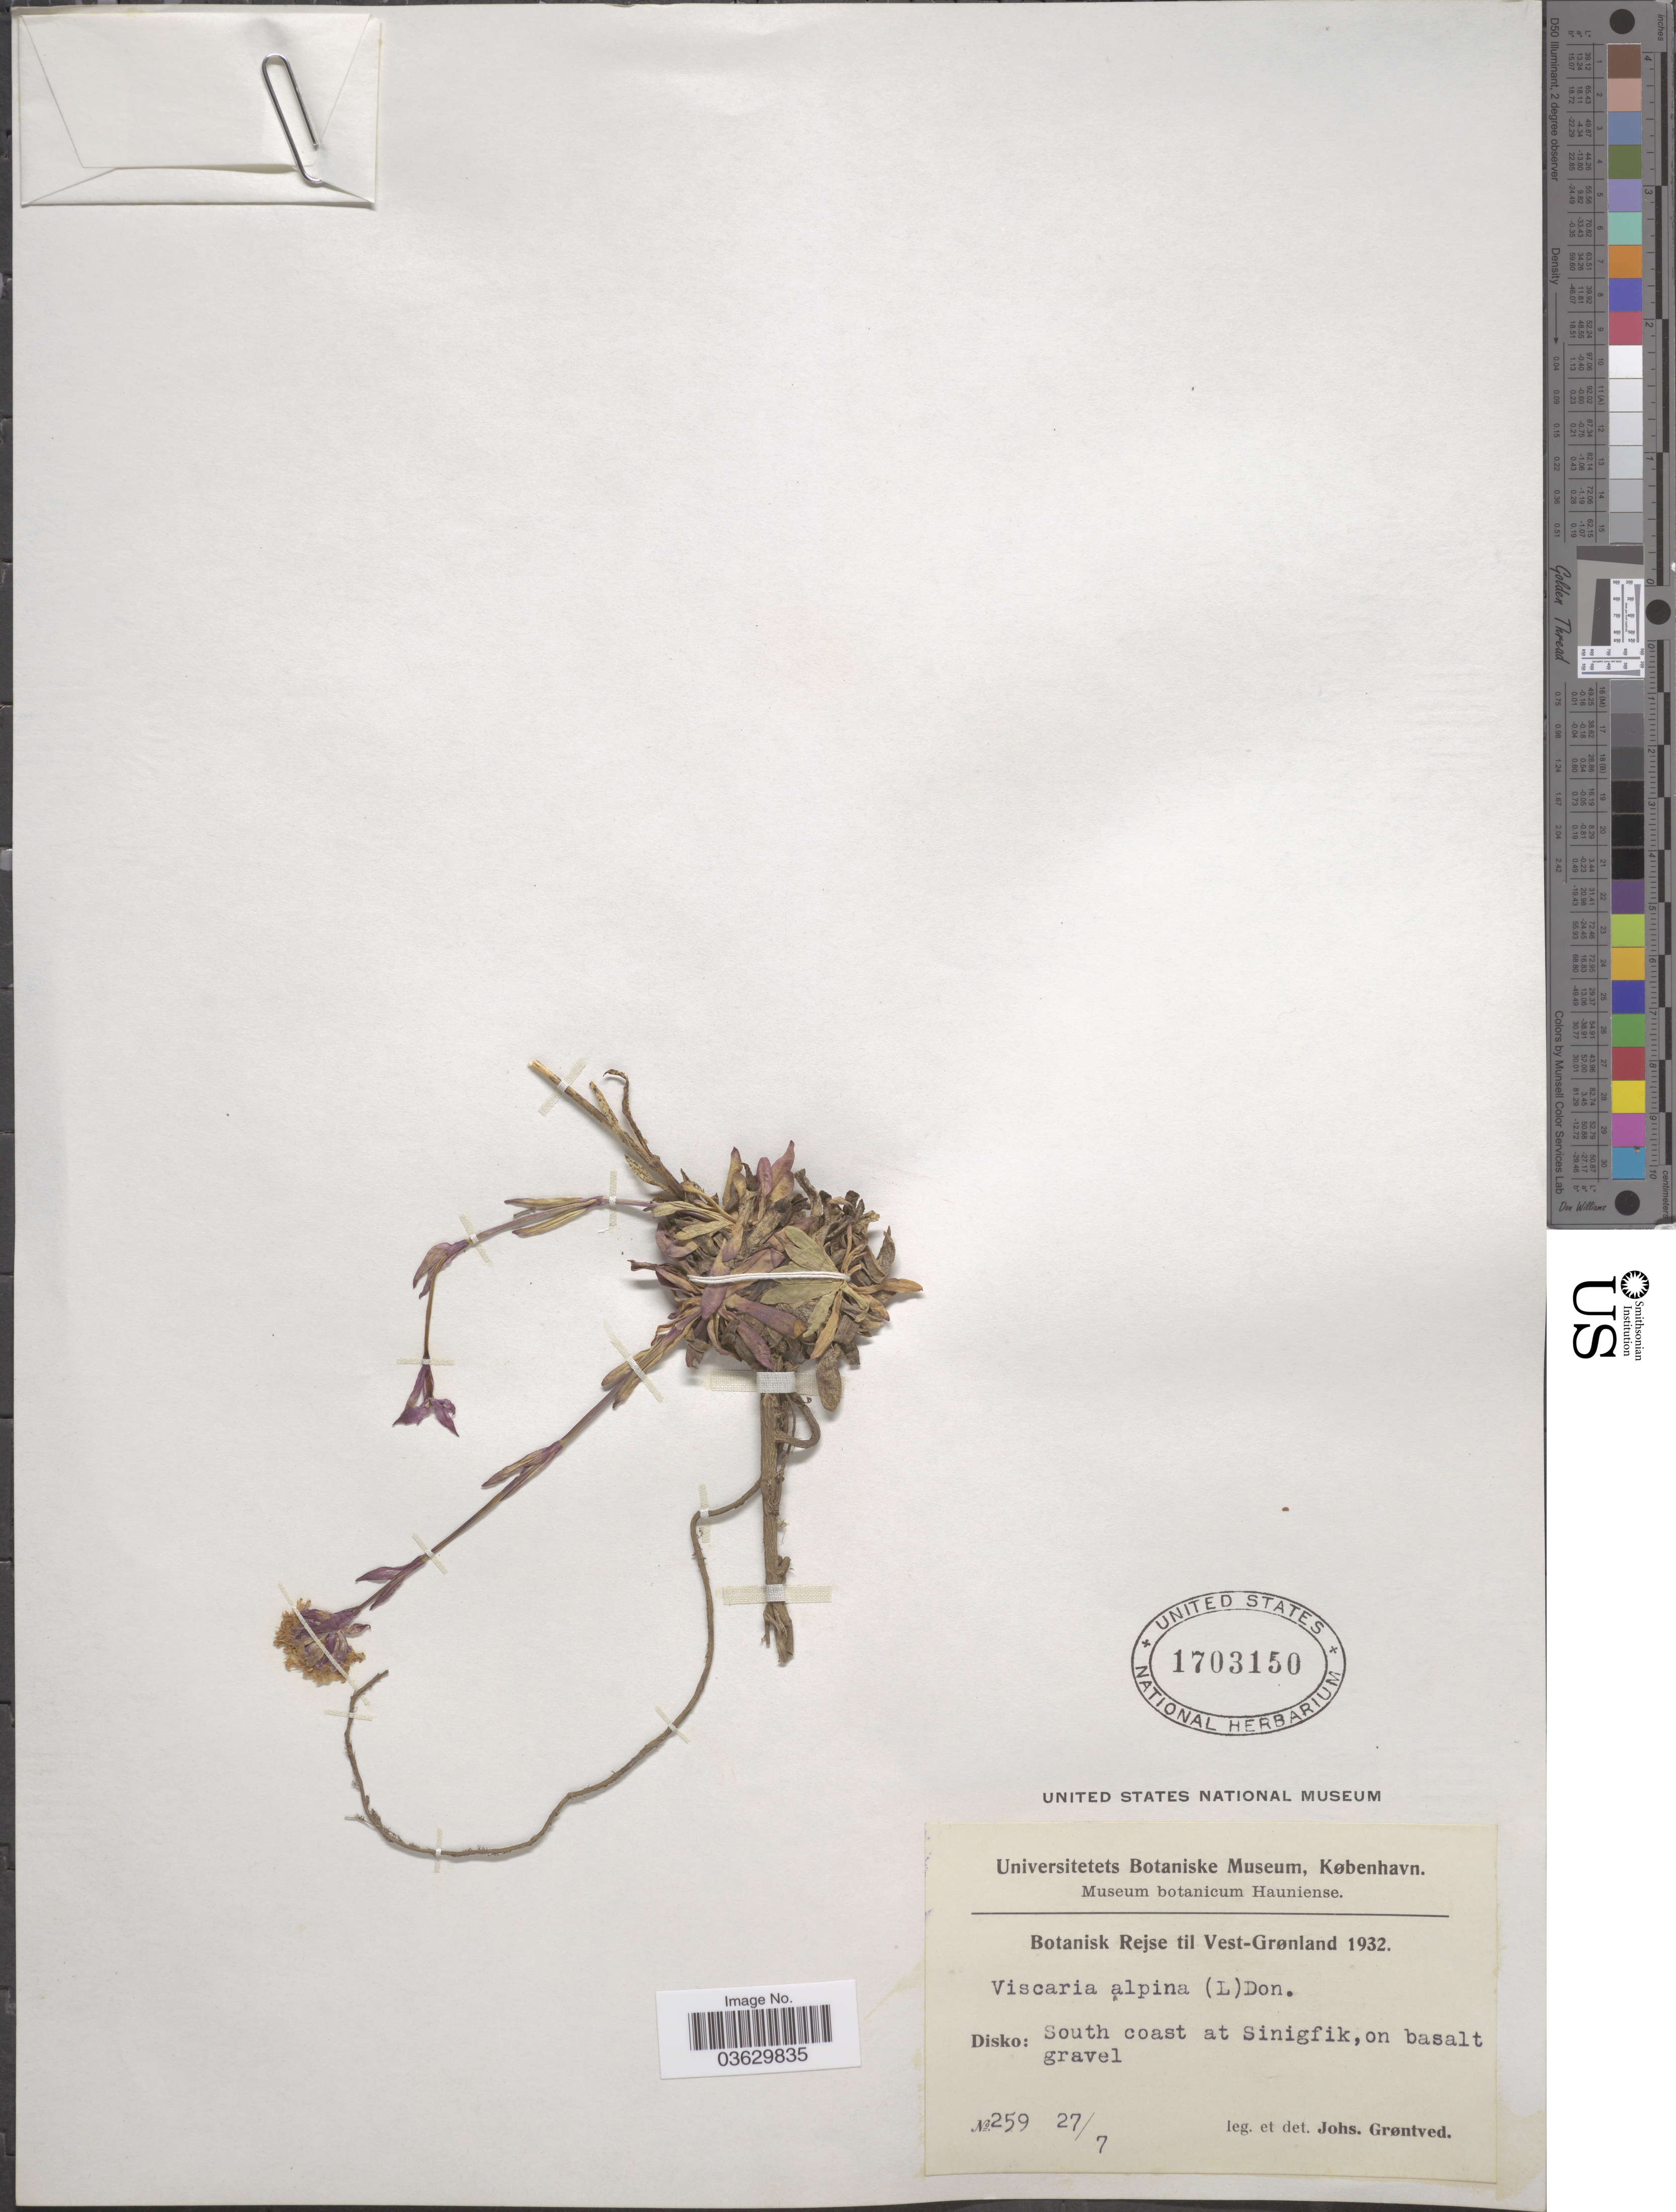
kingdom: Plantae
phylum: Tracheophyta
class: Magnoliopsida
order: Caryophyllales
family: Caryophyllaceae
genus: Viscaria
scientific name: Viscaria alpina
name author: (L.) G. Don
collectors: J. Grøntved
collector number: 259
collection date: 1932-07-27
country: Greenland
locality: Disko: South coast at Sinigfik.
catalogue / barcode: US 1703150